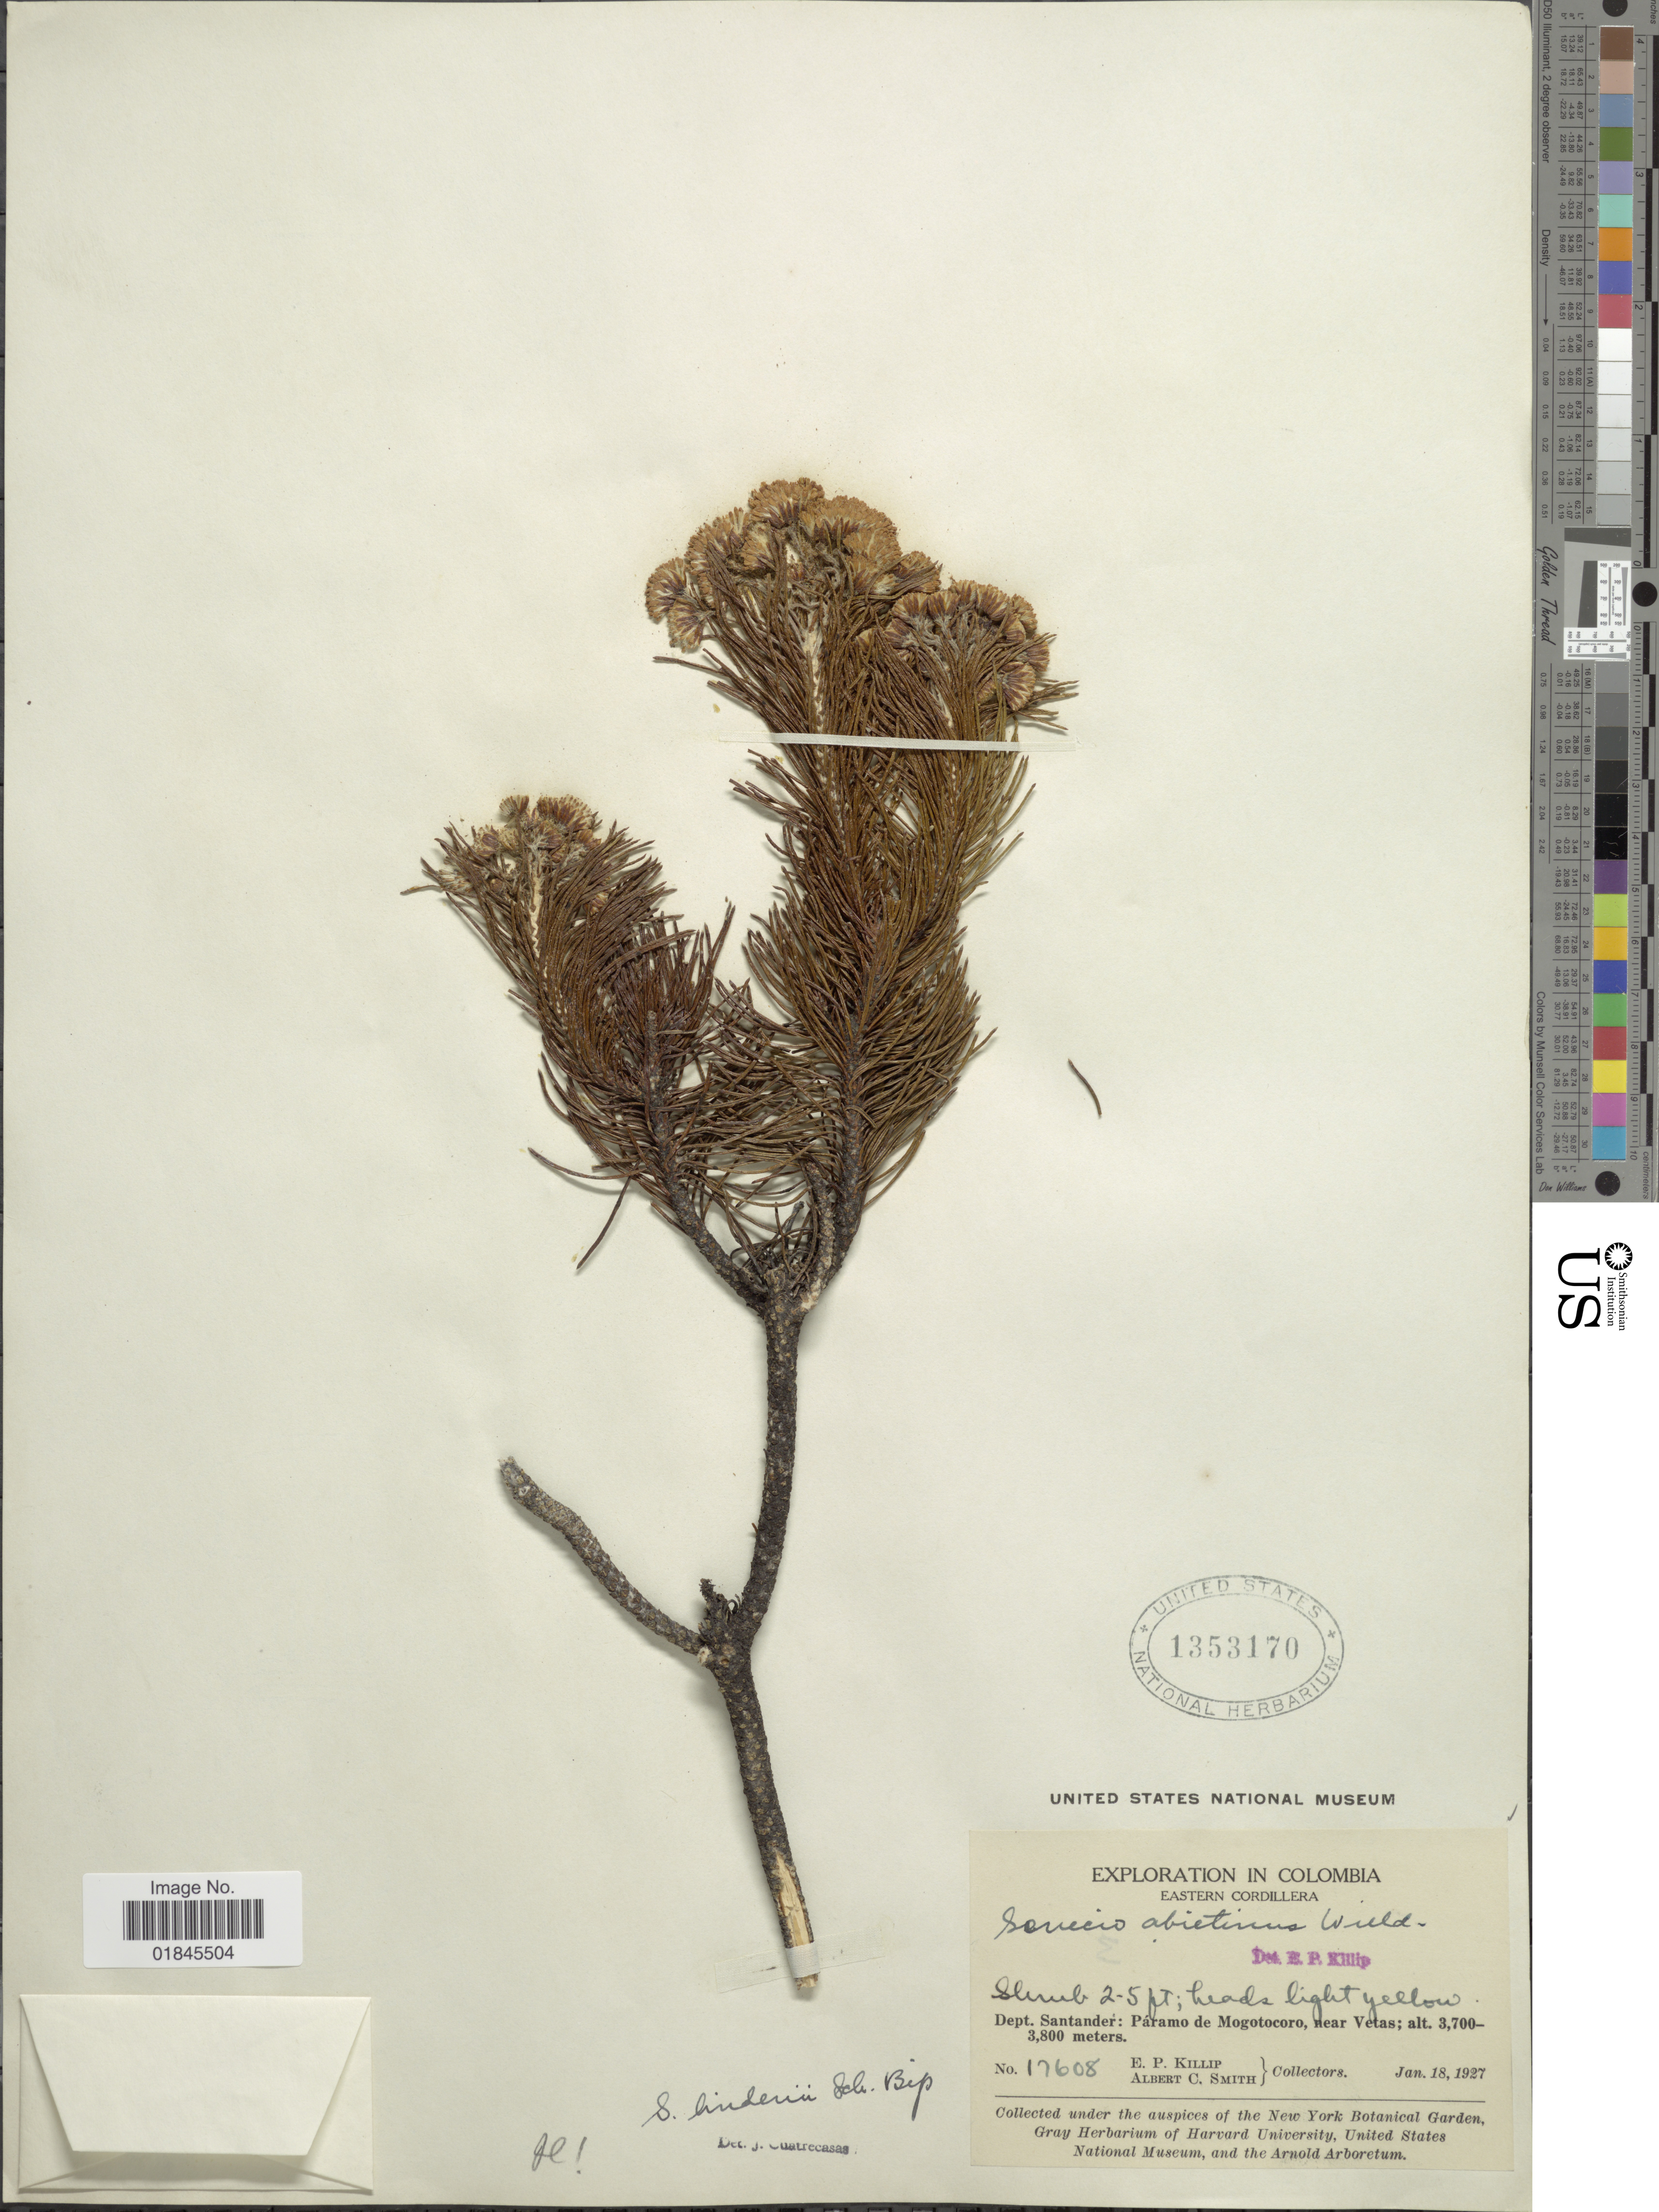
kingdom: Plantae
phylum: Tracheophyta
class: Magnoliopsida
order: Asterales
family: Asteraceae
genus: Pentacalia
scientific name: Pentacalia lindenii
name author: (Sch. Bip. ex Wedd.) Cuatrec.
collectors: E. P. Killip & A. C. Smith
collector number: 17608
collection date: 1927-01-18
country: Colombia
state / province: Santander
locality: Eastern Cordillera. Dept. Santander: Páramo de Mogotocoro, near Vetas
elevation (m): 3700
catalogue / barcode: US 1353170